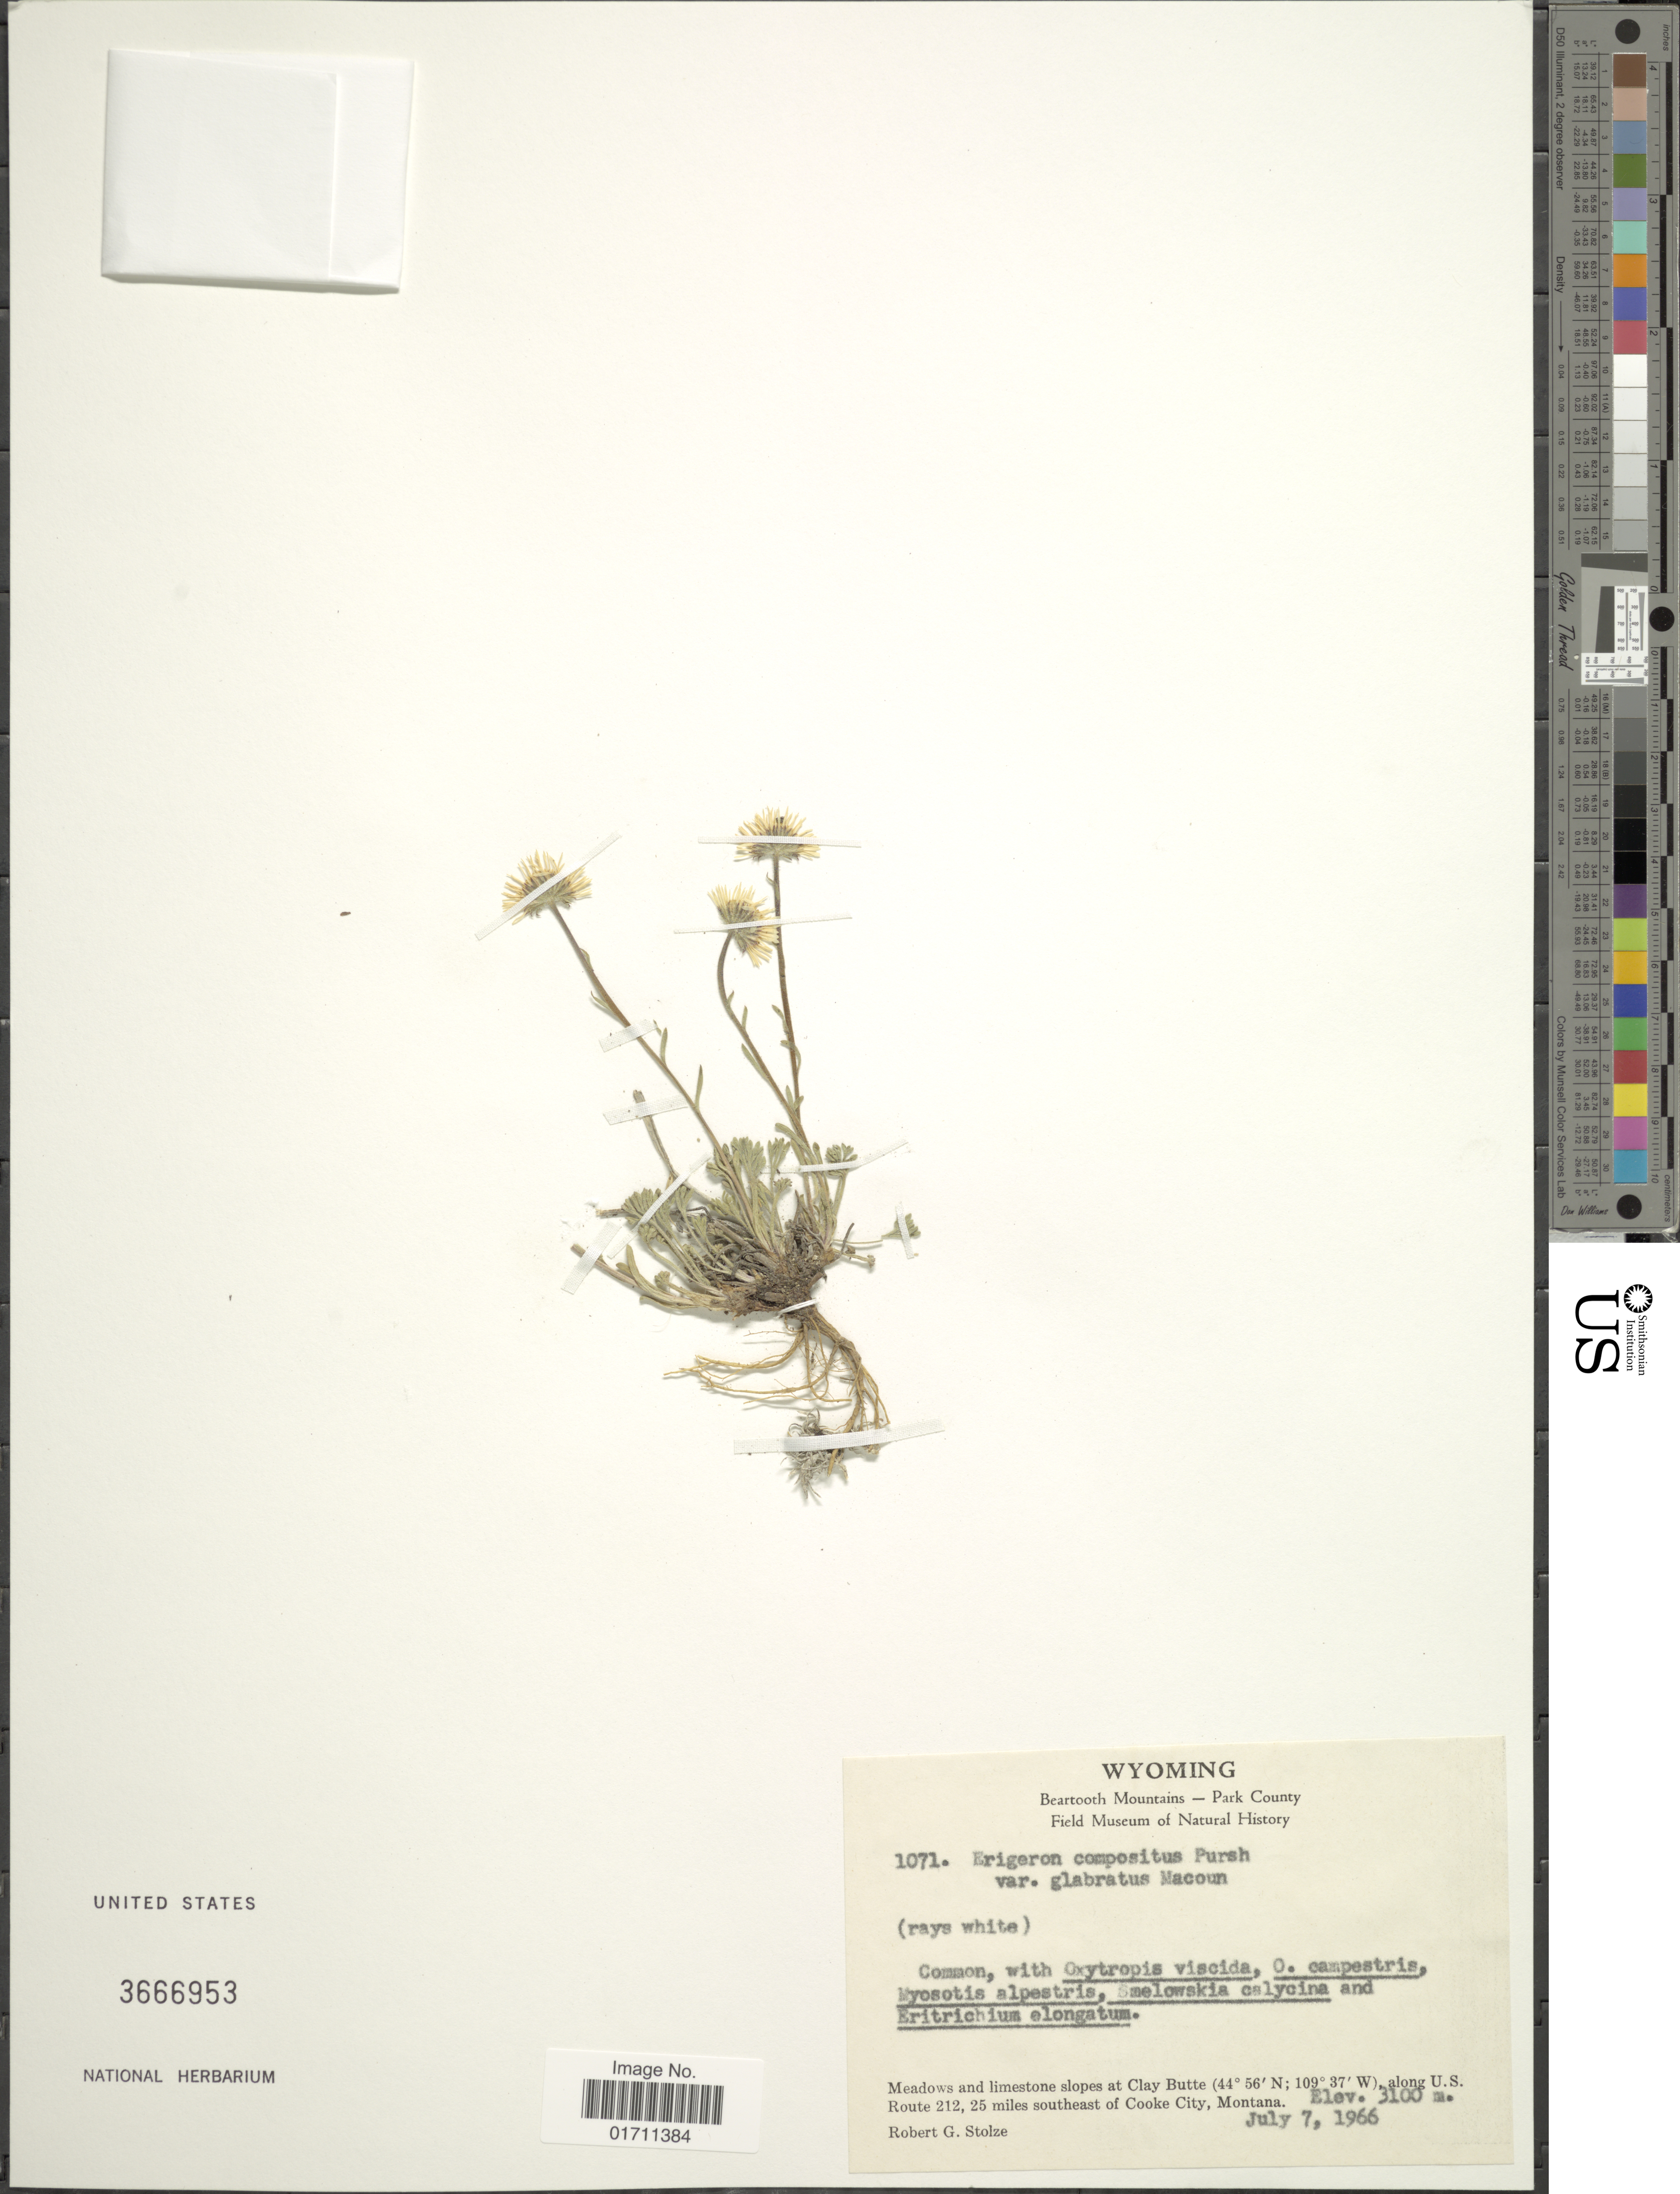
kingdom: Plantae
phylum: Tracheophyta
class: Magnoliopsida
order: Asterales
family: Asteraceae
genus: Erigeron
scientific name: Erigeron compositus var. glabratus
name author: Macoun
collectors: R. G. Stolze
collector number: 1071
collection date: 1966-07-07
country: United States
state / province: Montana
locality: Wyoming, Beartooth Mountains - Park County, Meadows and limestone slopes at Clay Butte, aling U.S. Route 212, 25 miles southeast of Cooke City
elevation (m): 3100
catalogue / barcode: US 3666953